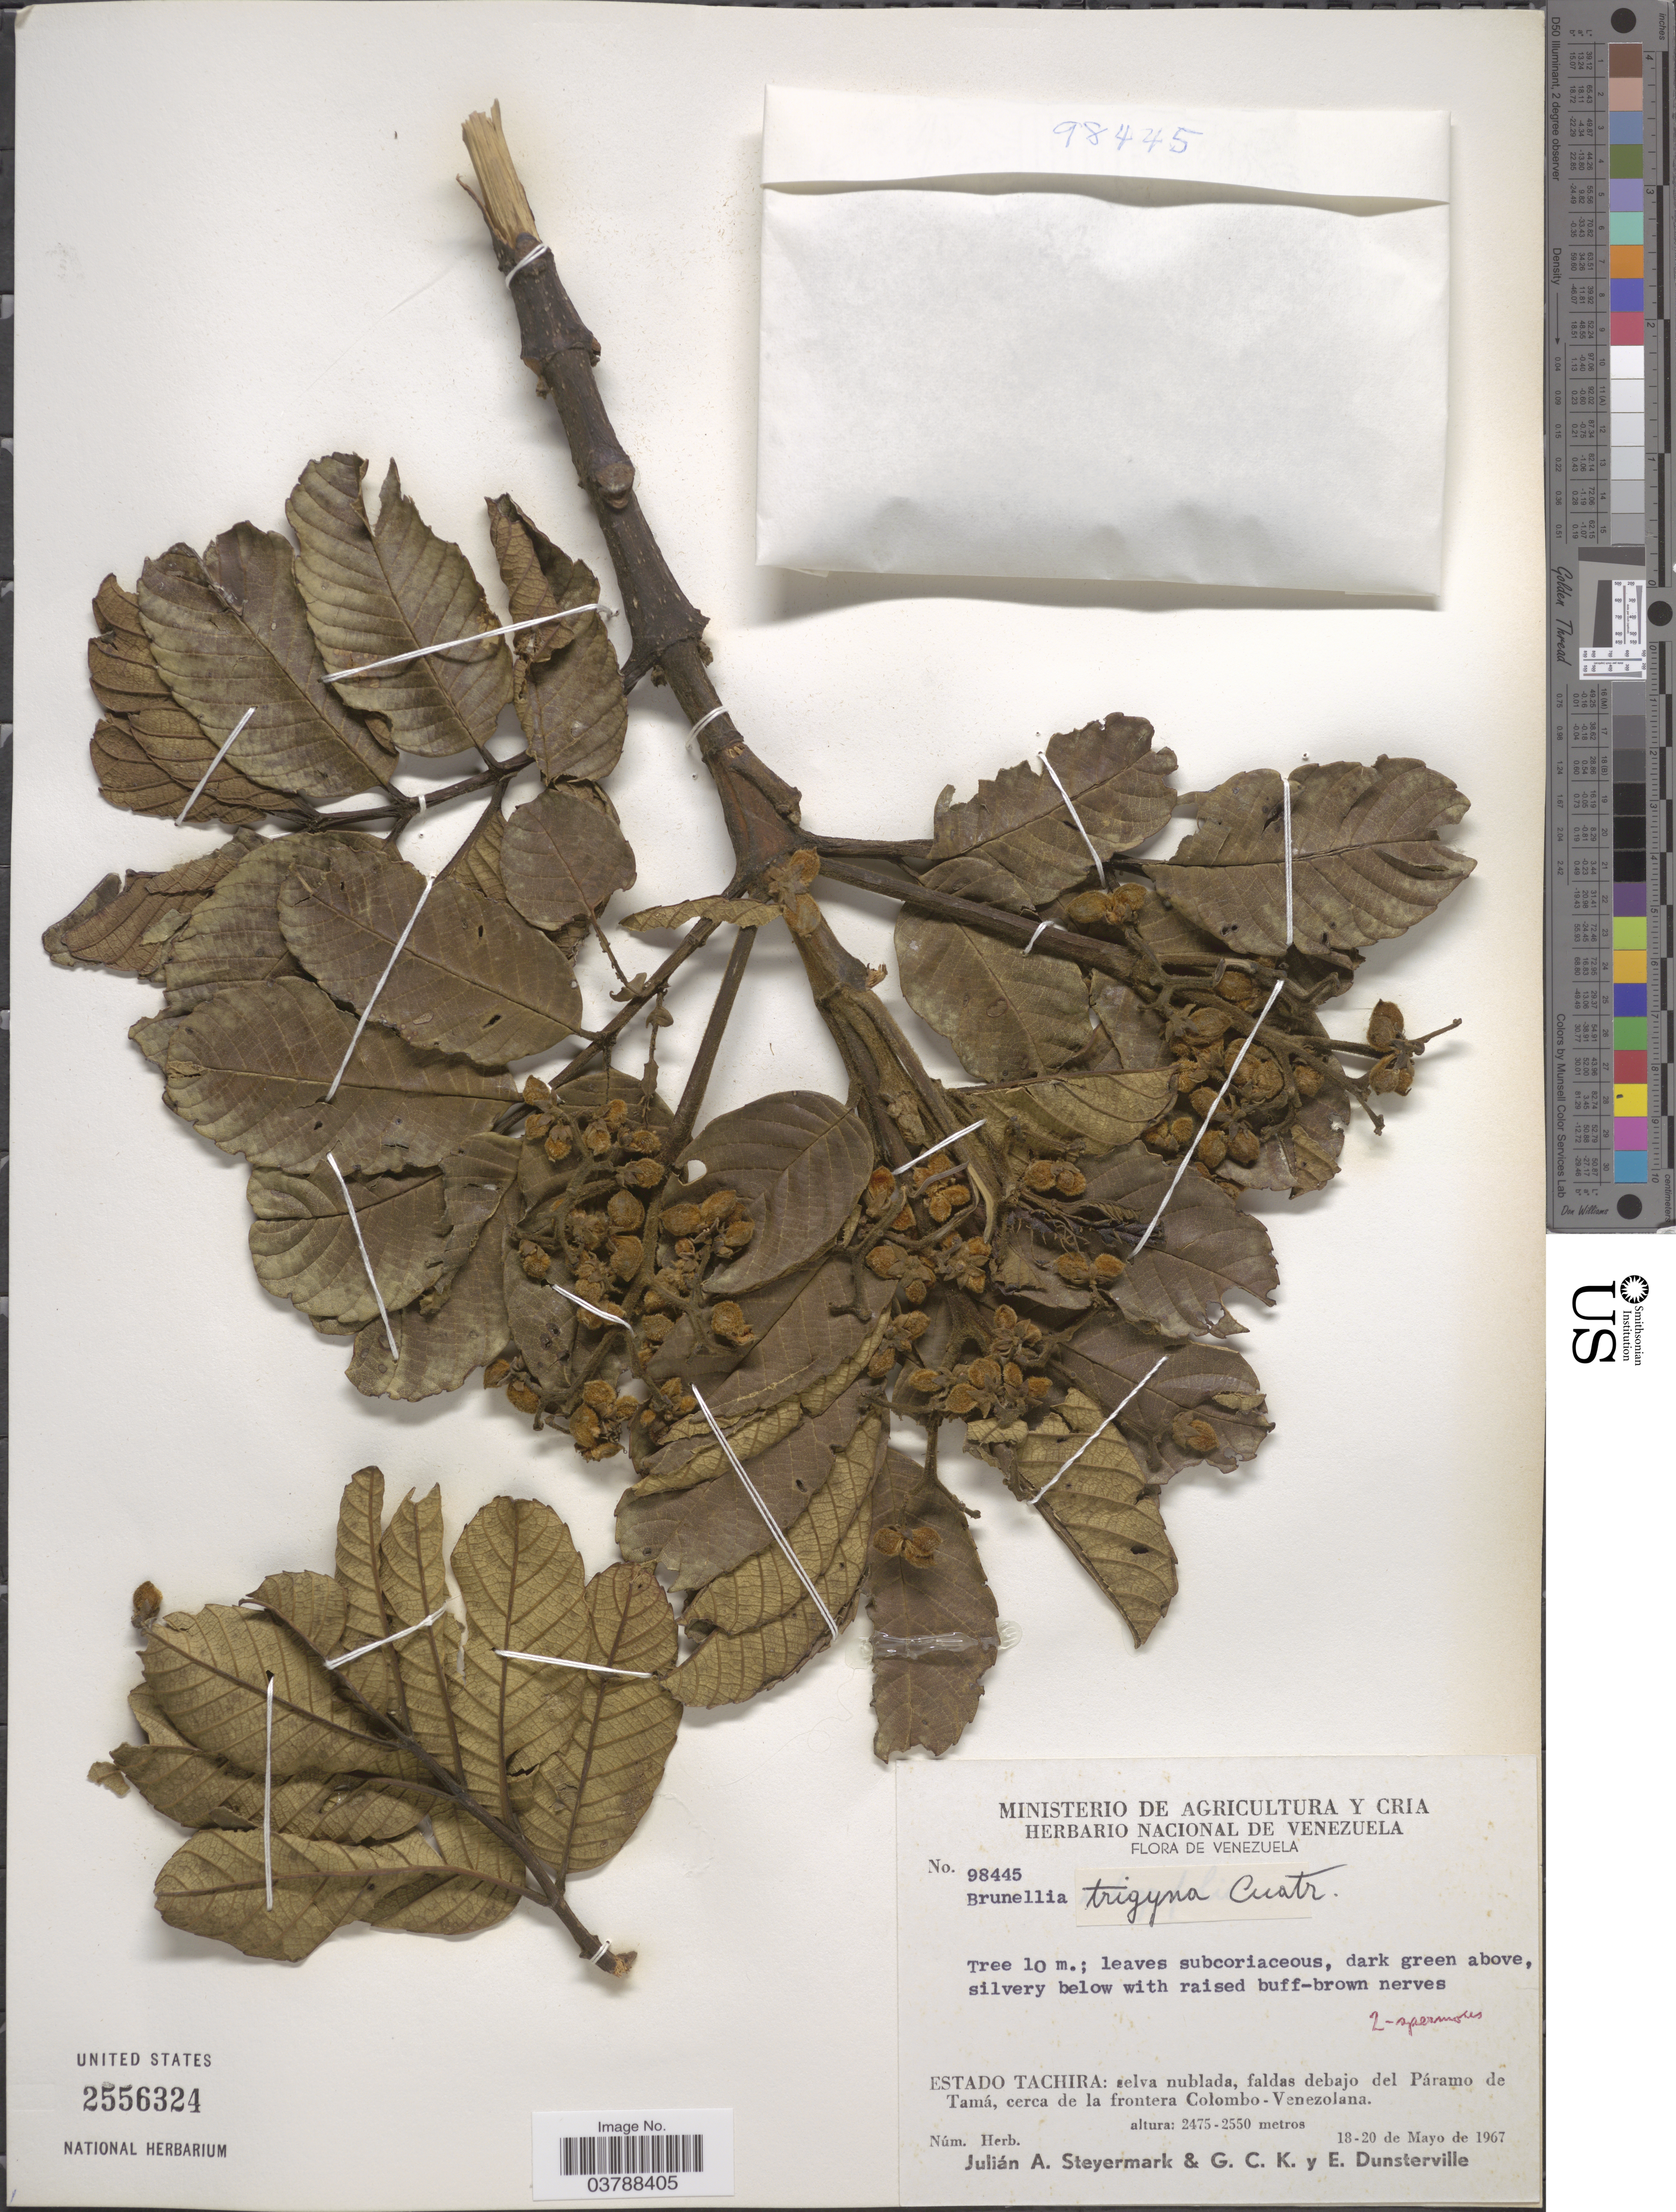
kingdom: Plantae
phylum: Tracheophyta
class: Magnoliopsida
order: Oxalidales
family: Brunelliaceae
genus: Brunellia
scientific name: Brunellia trigyna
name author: Cuatrec.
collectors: J. Steyermark, G. C. K. Dunsterville & E. Dunsterville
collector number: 98445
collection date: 1967-05-18/1967-05-20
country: Venezuela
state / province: Tachira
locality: Selva nublada, faldas debajo del Páramo de Tamá, cerca de la frontera Colombo-Venezolana.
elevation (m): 2475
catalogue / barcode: US 2556324